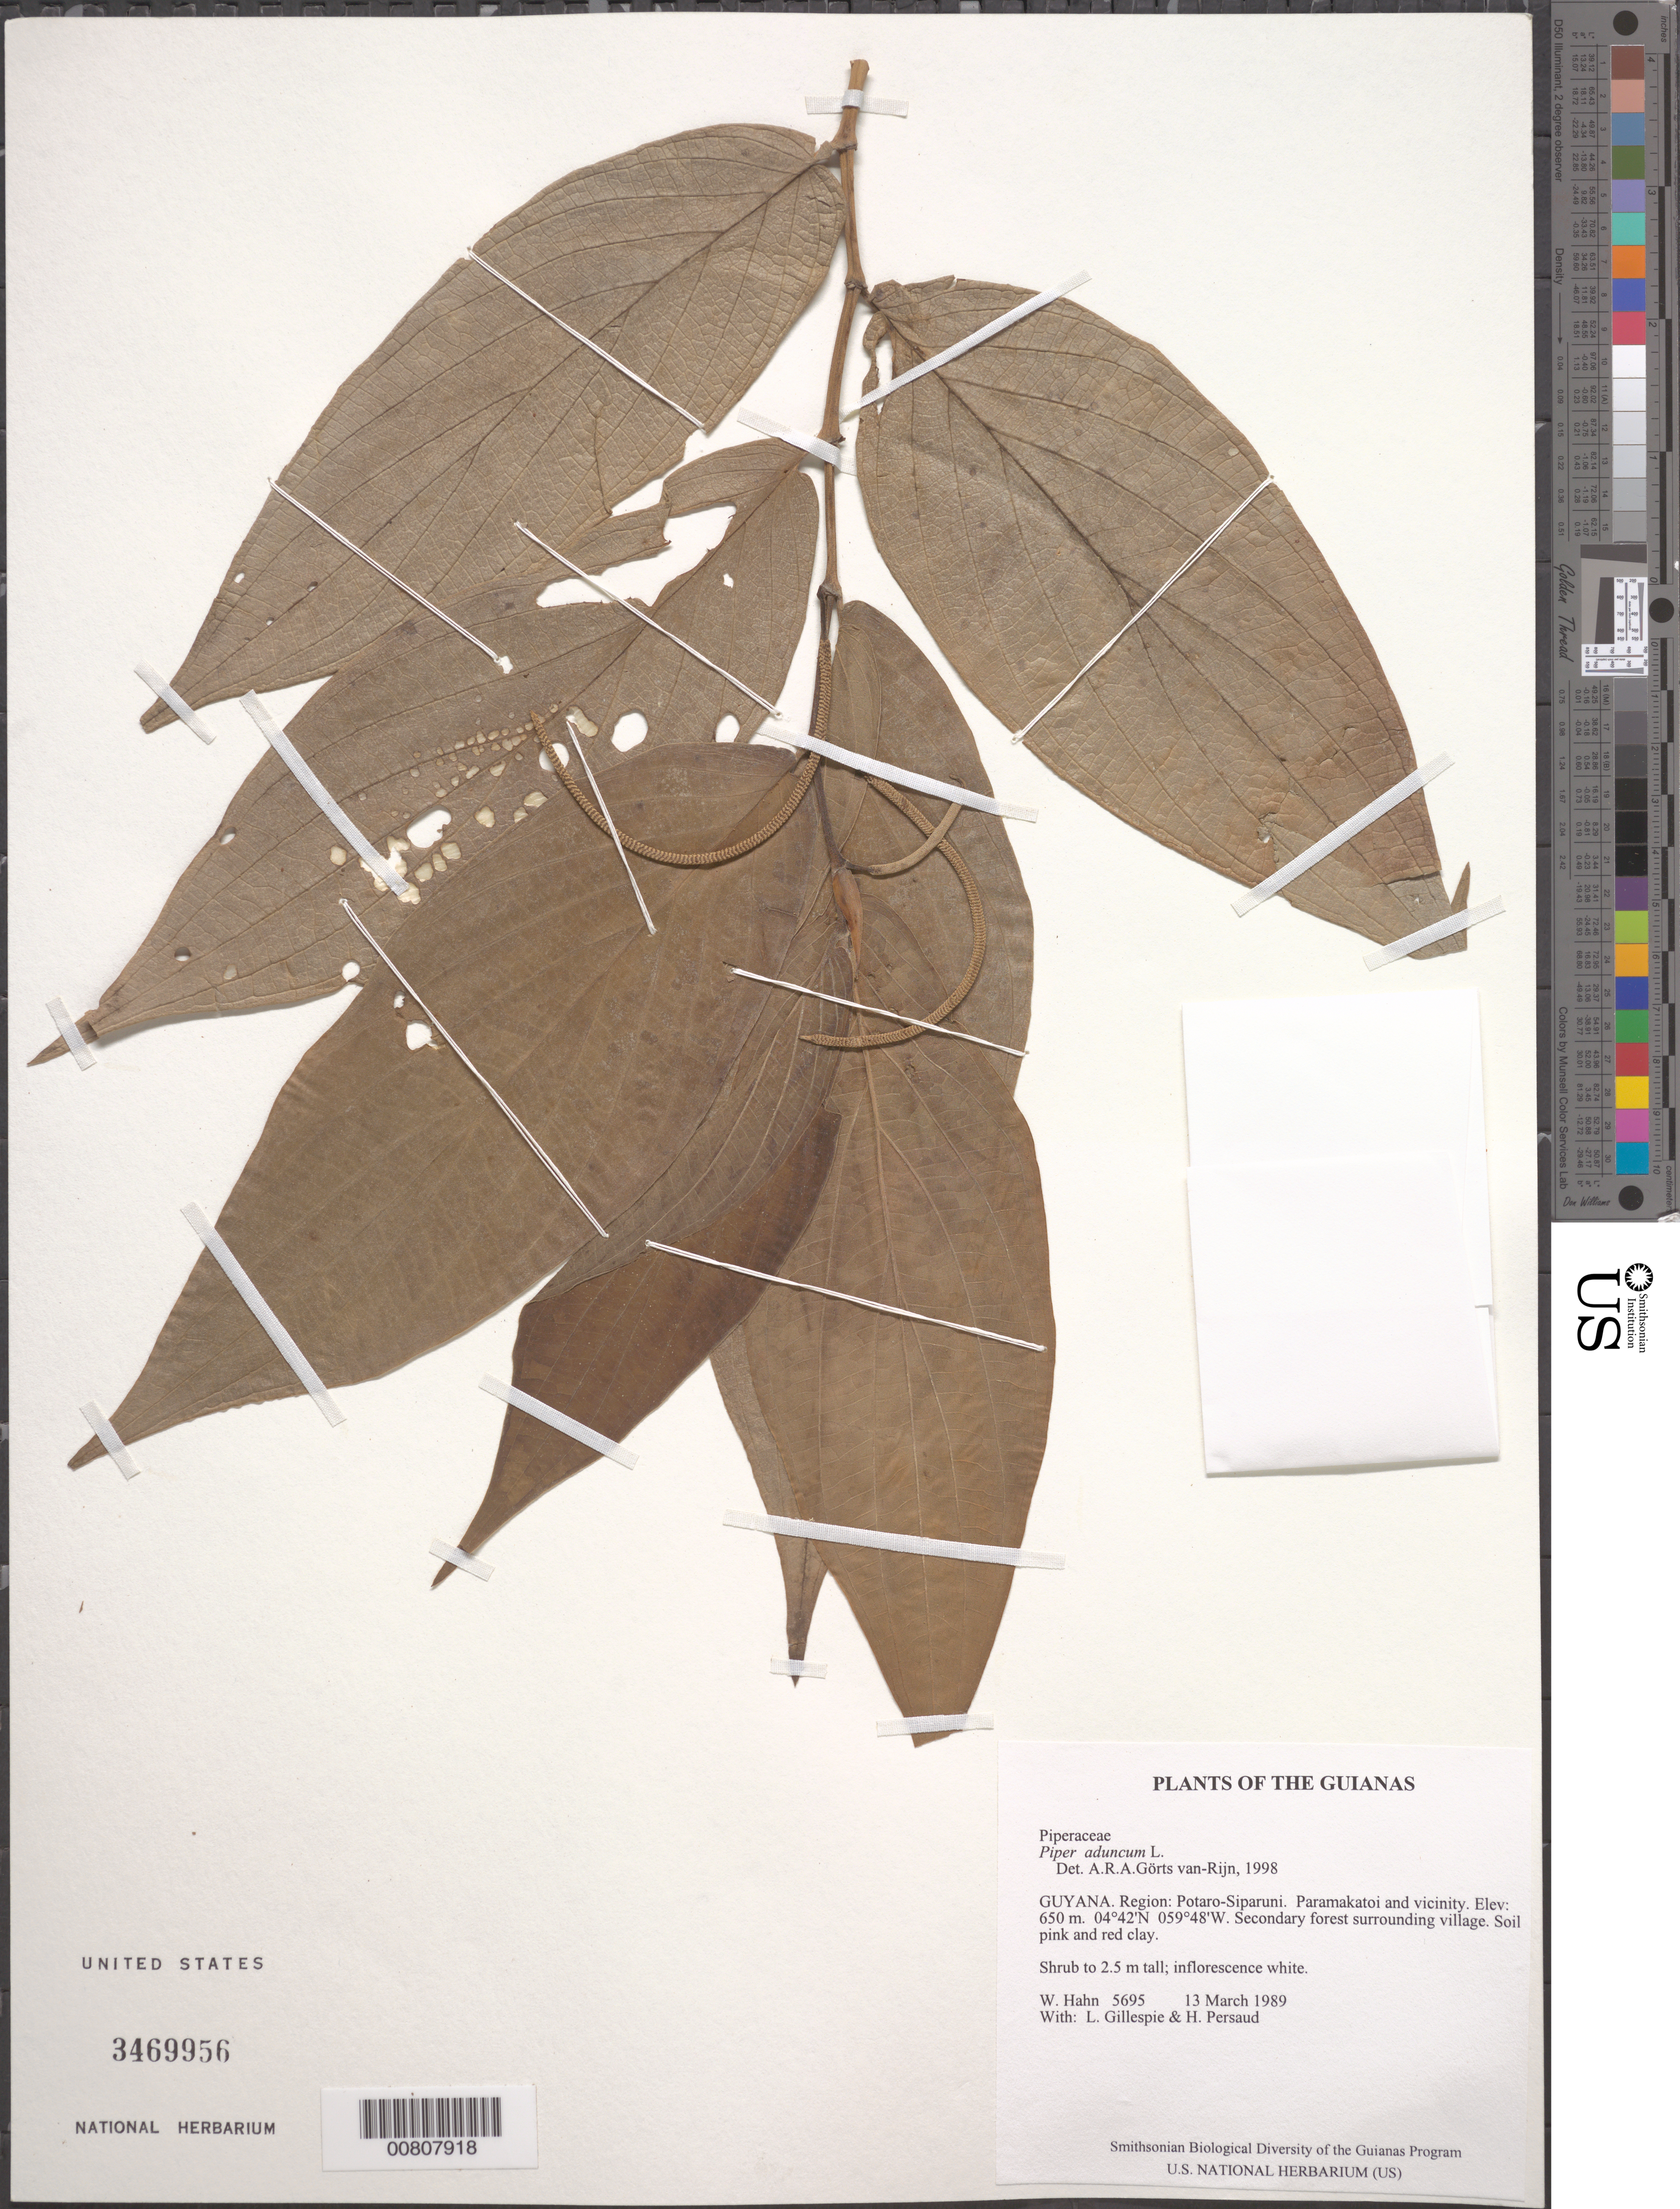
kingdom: Plantae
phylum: Tracheophyta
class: Magnoliopsida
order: Piperales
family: Piperaceae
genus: Piper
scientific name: Piper aduncum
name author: L.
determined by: Görts-van Rijn, A. R. A.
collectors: W. Hahn, L. J. Gillespie & H. Persaud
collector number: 5695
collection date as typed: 13 March 1989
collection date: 1989-03-13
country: Guyana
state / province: Potaro-Siparuni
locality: Paramakatoi and vicinity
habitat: Secondary forest surrounding village. Soil pink and red clay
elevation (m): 650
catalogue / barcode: US 3469956